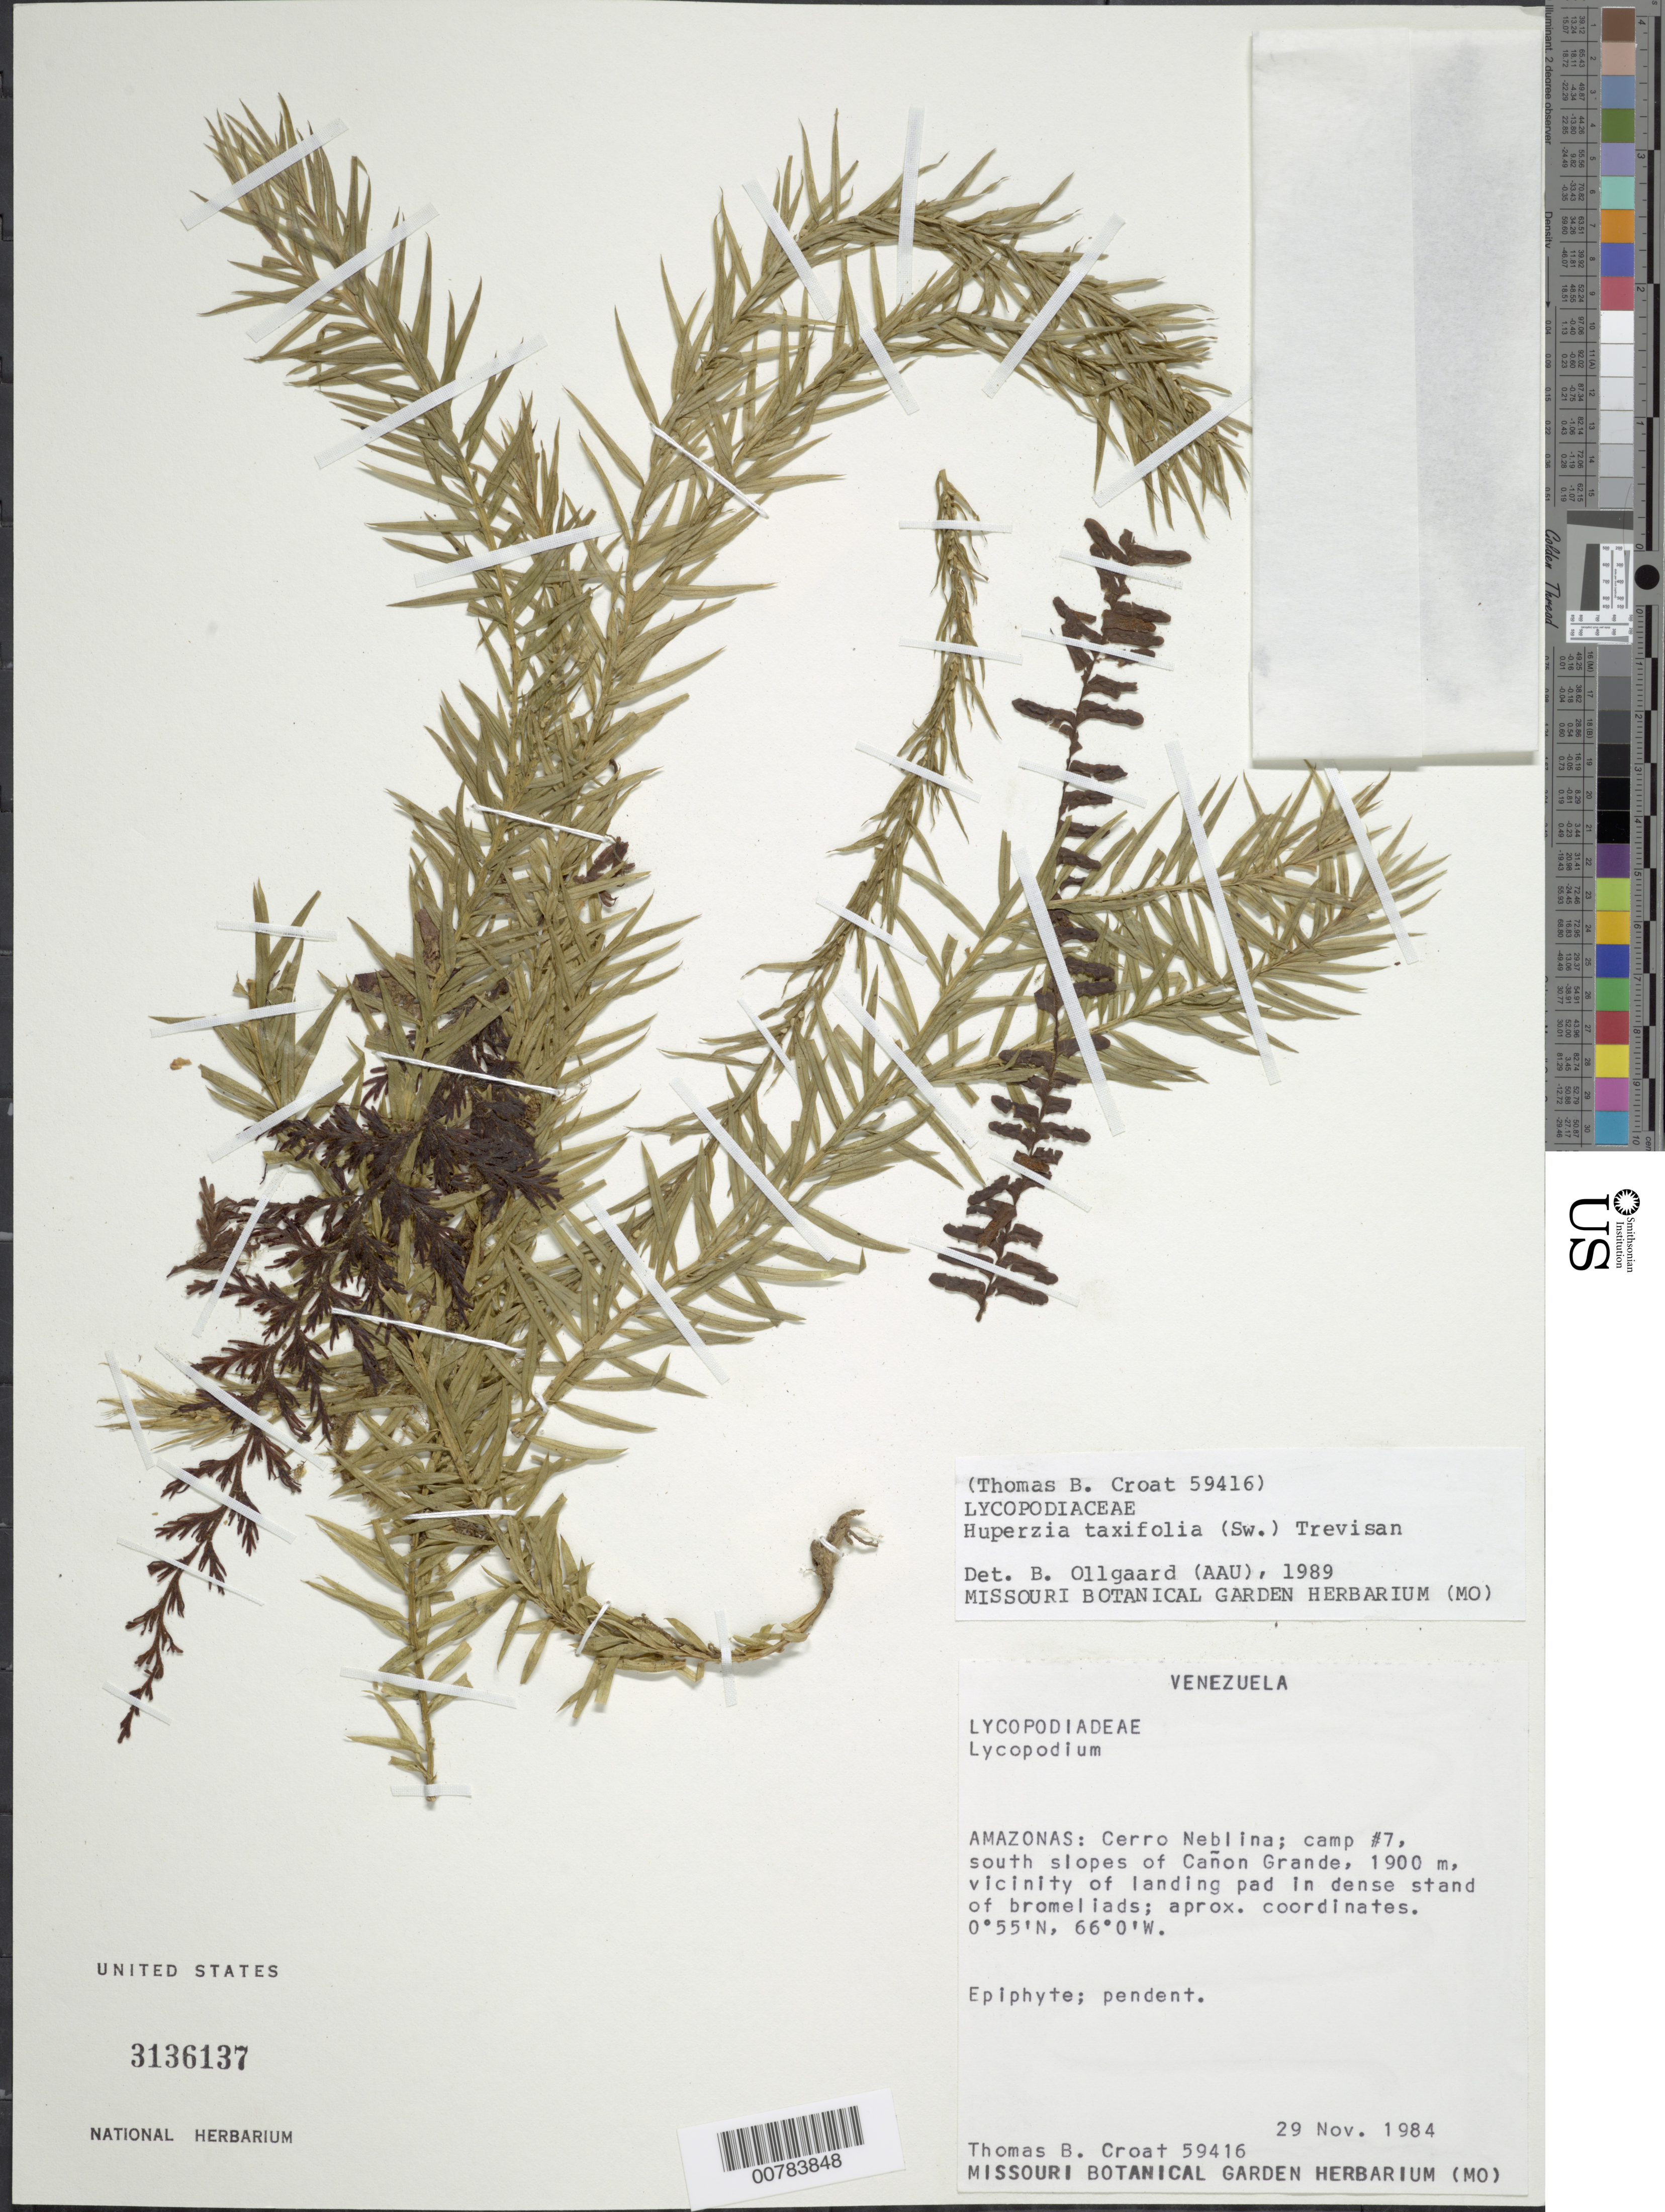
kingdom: Plantae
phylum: Tracheophyta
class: Lycopodiopsida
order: Lycopodiales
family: Lycopodiaceae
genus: Phlegmariurus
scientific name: Phlegmariurus taxifolius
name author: (Sw.) Á. Löve & D. Löve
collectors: T. B. Croat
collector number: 59416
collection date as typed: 29-Nov-84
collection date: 1984-11-29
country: Venezuela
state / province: Amazonas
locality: Cerro Neblina, camp #7, S slopes of Cañon Grande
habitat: Vicinity of landing pad in dense stand of bromeliads; aprox. Coordinates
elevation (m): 1900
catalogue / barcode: US 3136137